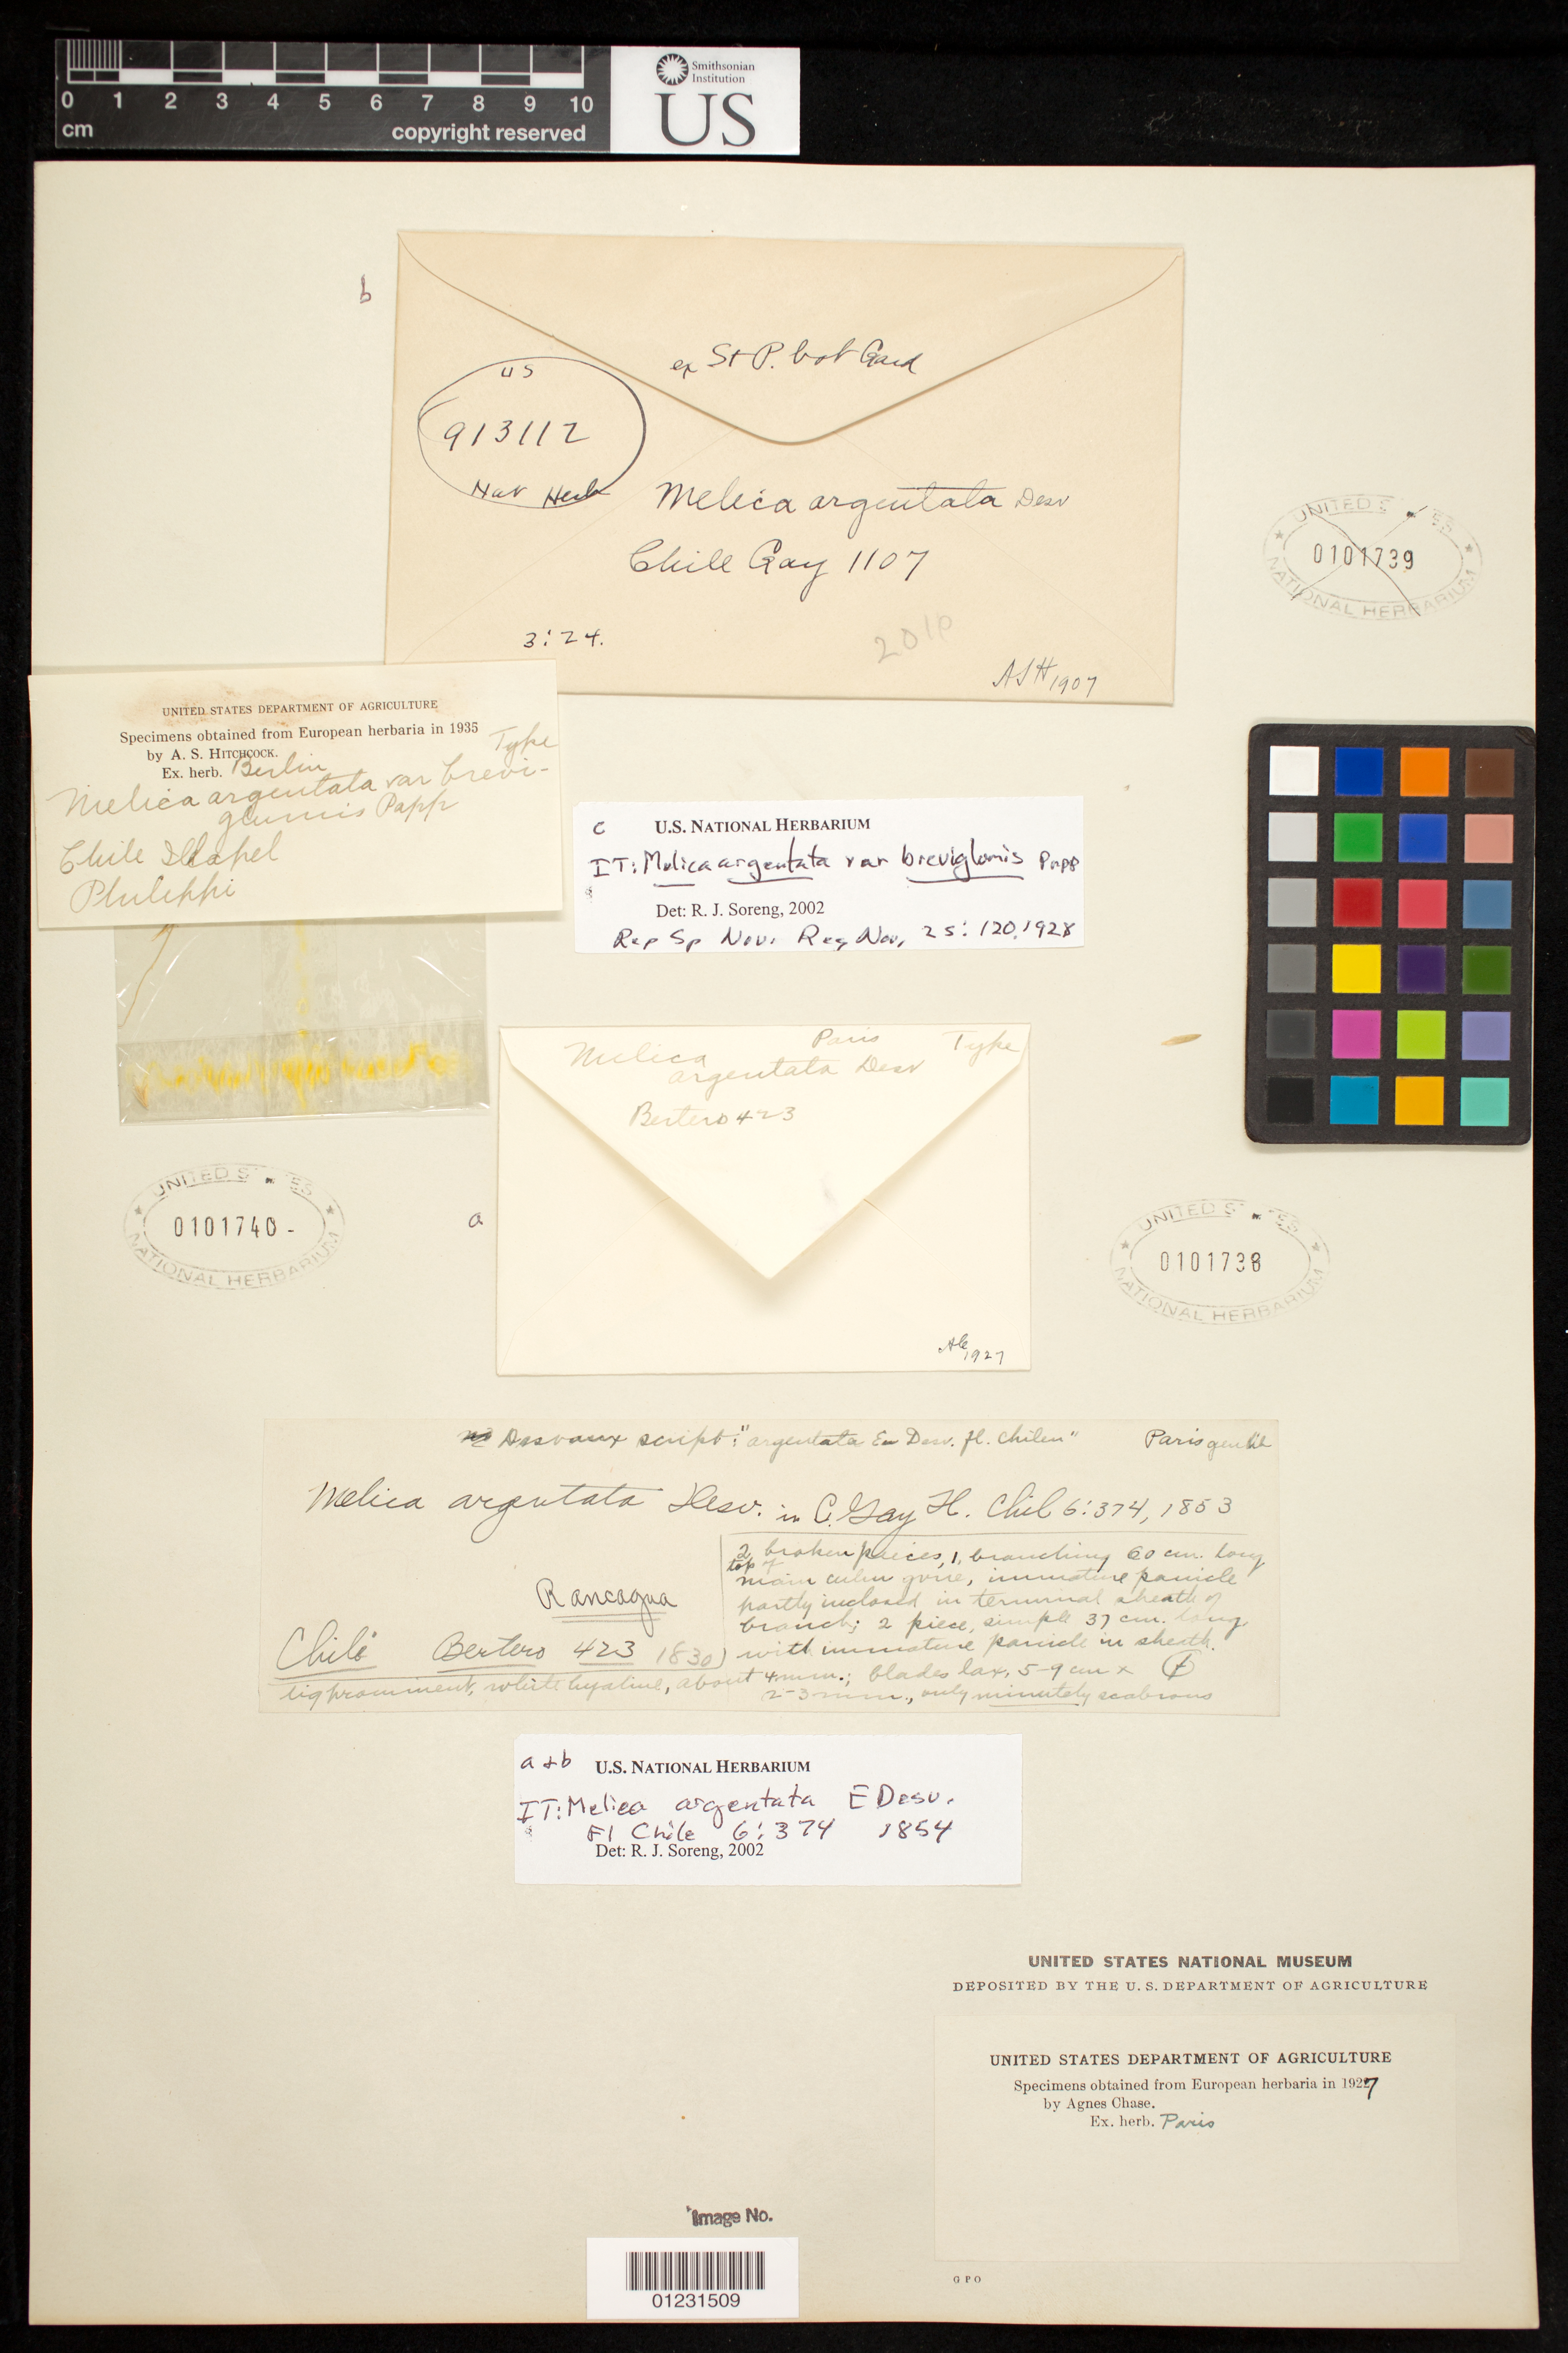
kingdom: Plantae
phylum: Tracheophyta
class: Liliopsida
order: Poales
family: Poaceae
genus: Melica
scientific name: Melica glabra Steud., nom. illeg.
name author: Steud.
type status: Syntype; Type Collection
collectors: C. L. G. Bertero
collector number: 423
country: Chile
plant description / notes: Fragmentary material of type specimen ex herb. Paris.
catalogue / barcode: US 101738